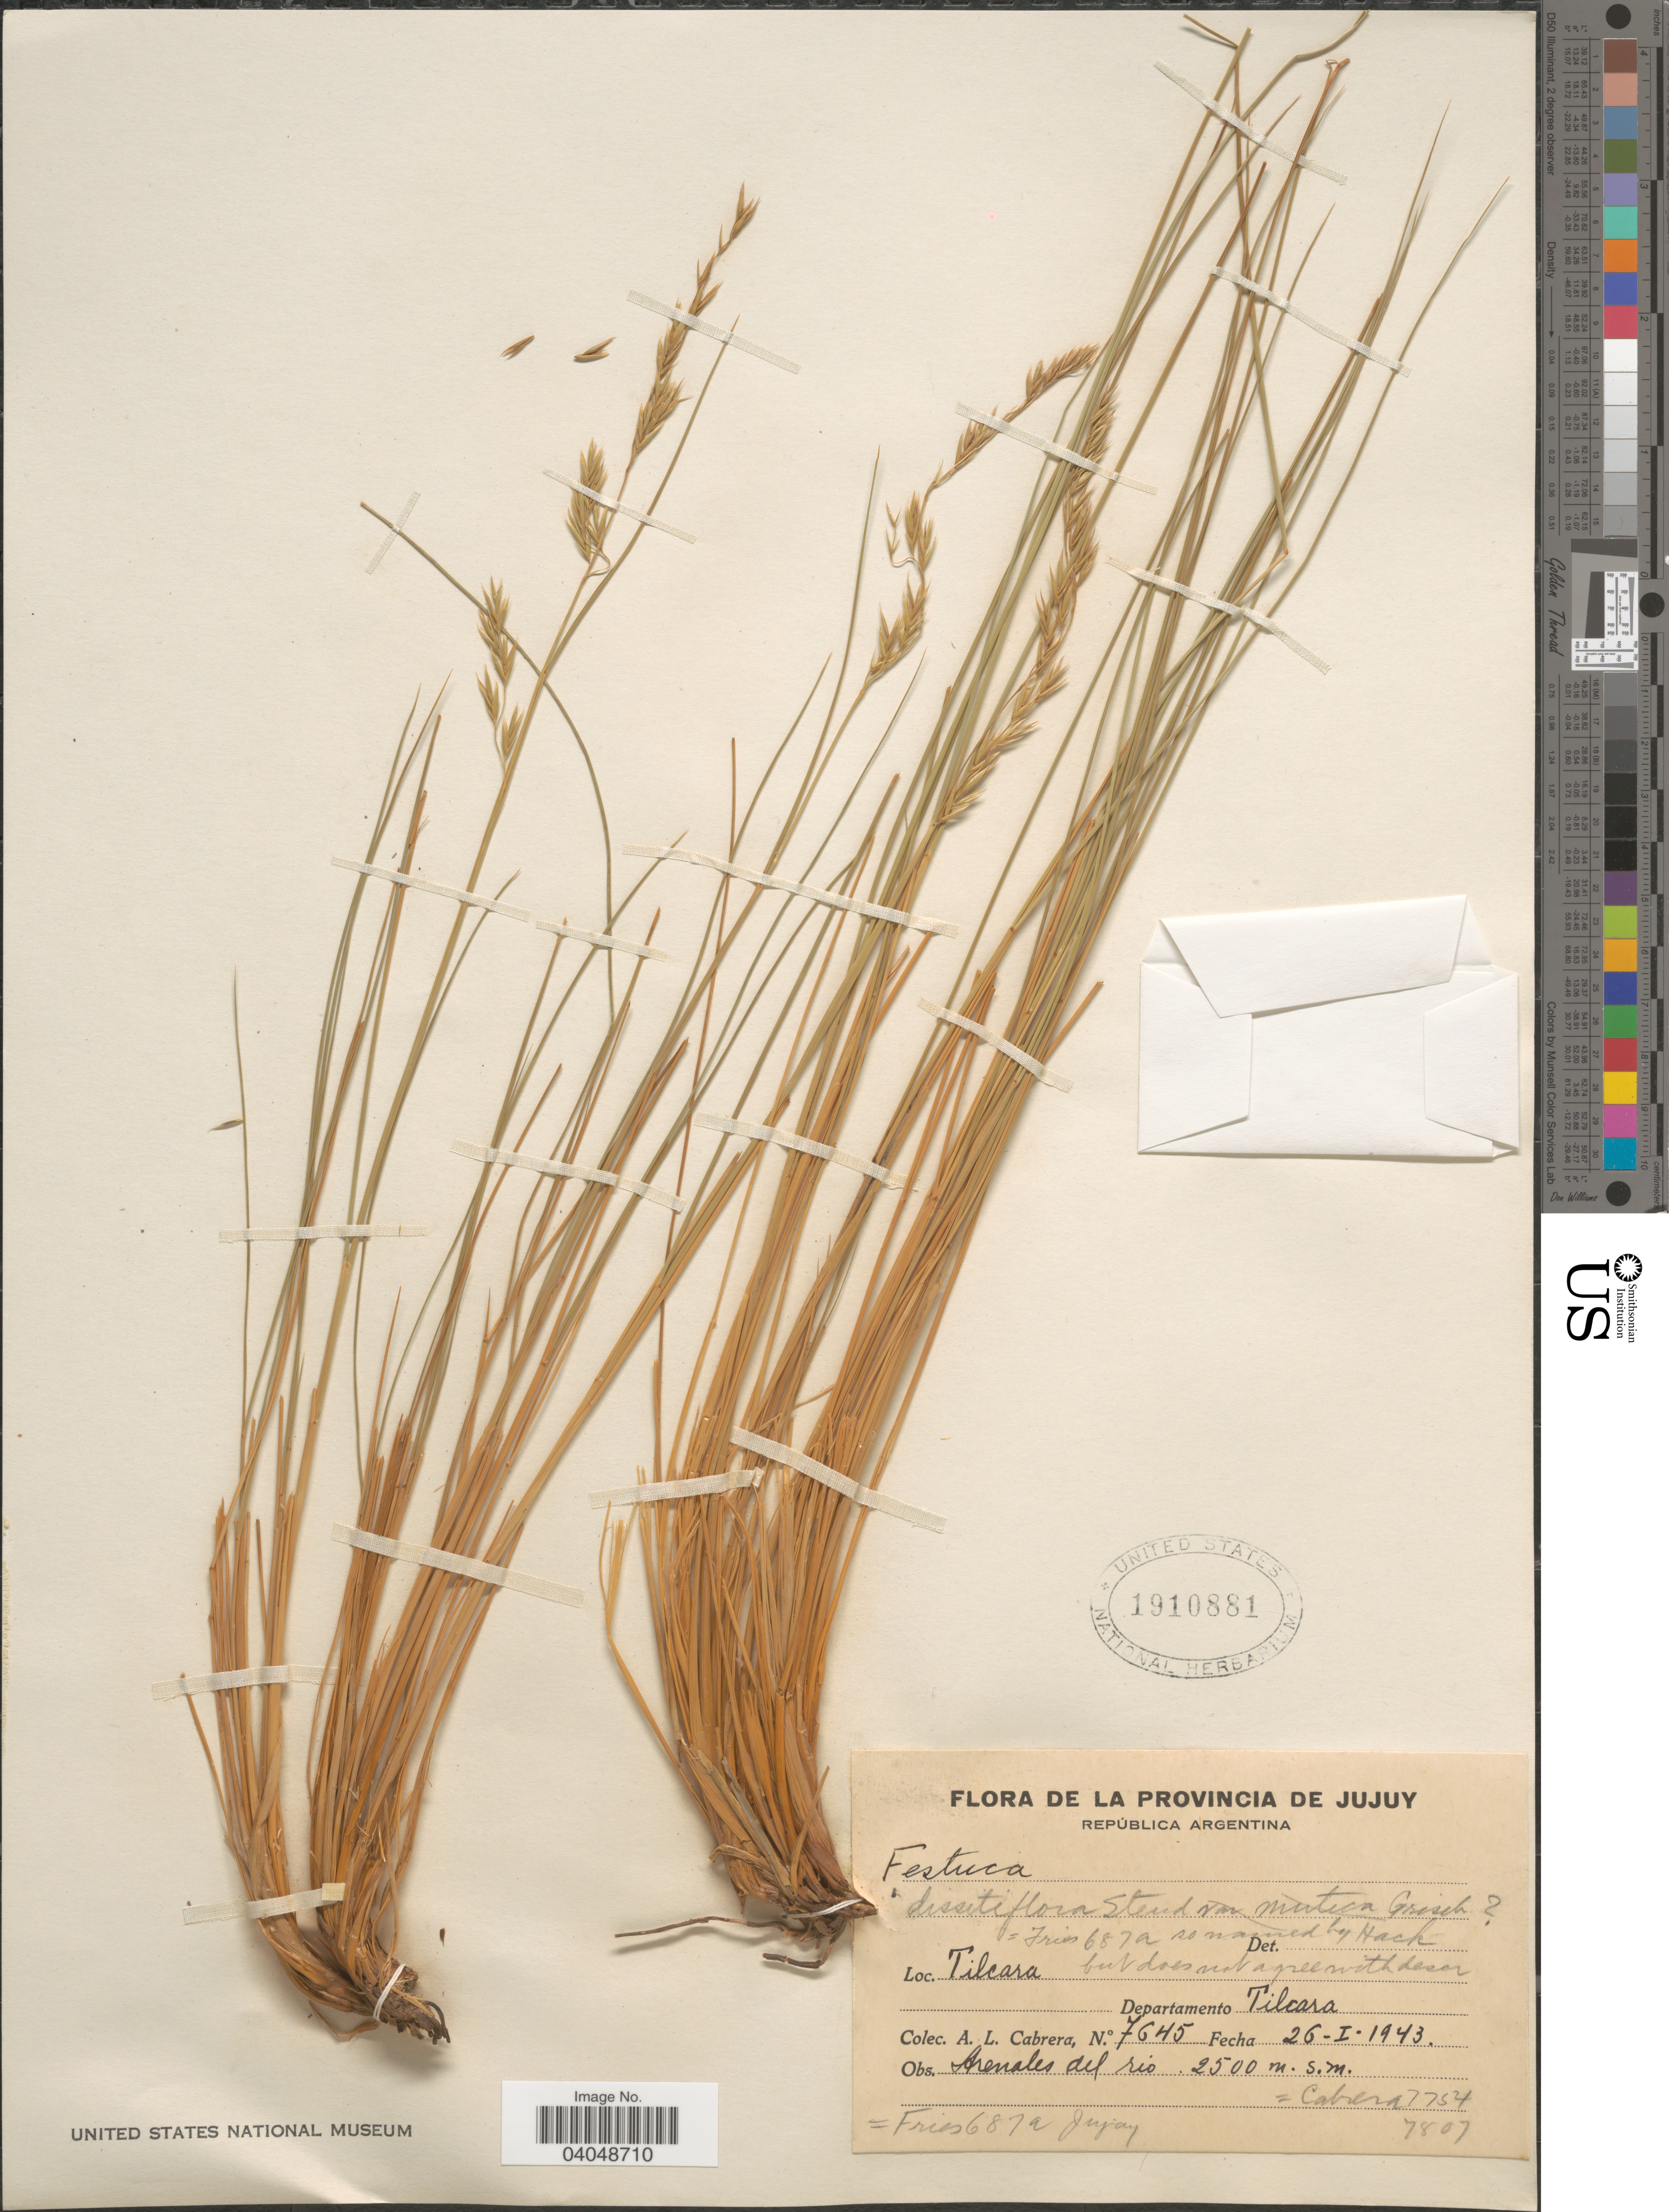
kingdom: Plantae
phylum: Tracheophyta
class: Liliopsida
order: Poales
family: Poaceae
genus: Festuca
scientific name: Festuca sp.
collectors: A. L. Cabrera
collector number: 7645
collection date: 1943-01-26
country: Argentina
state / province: Jujuy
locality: República Argentina. Tilcara. Departamento Tilcara. Arenales del rio.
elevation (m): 2500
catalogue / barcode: US 1910881